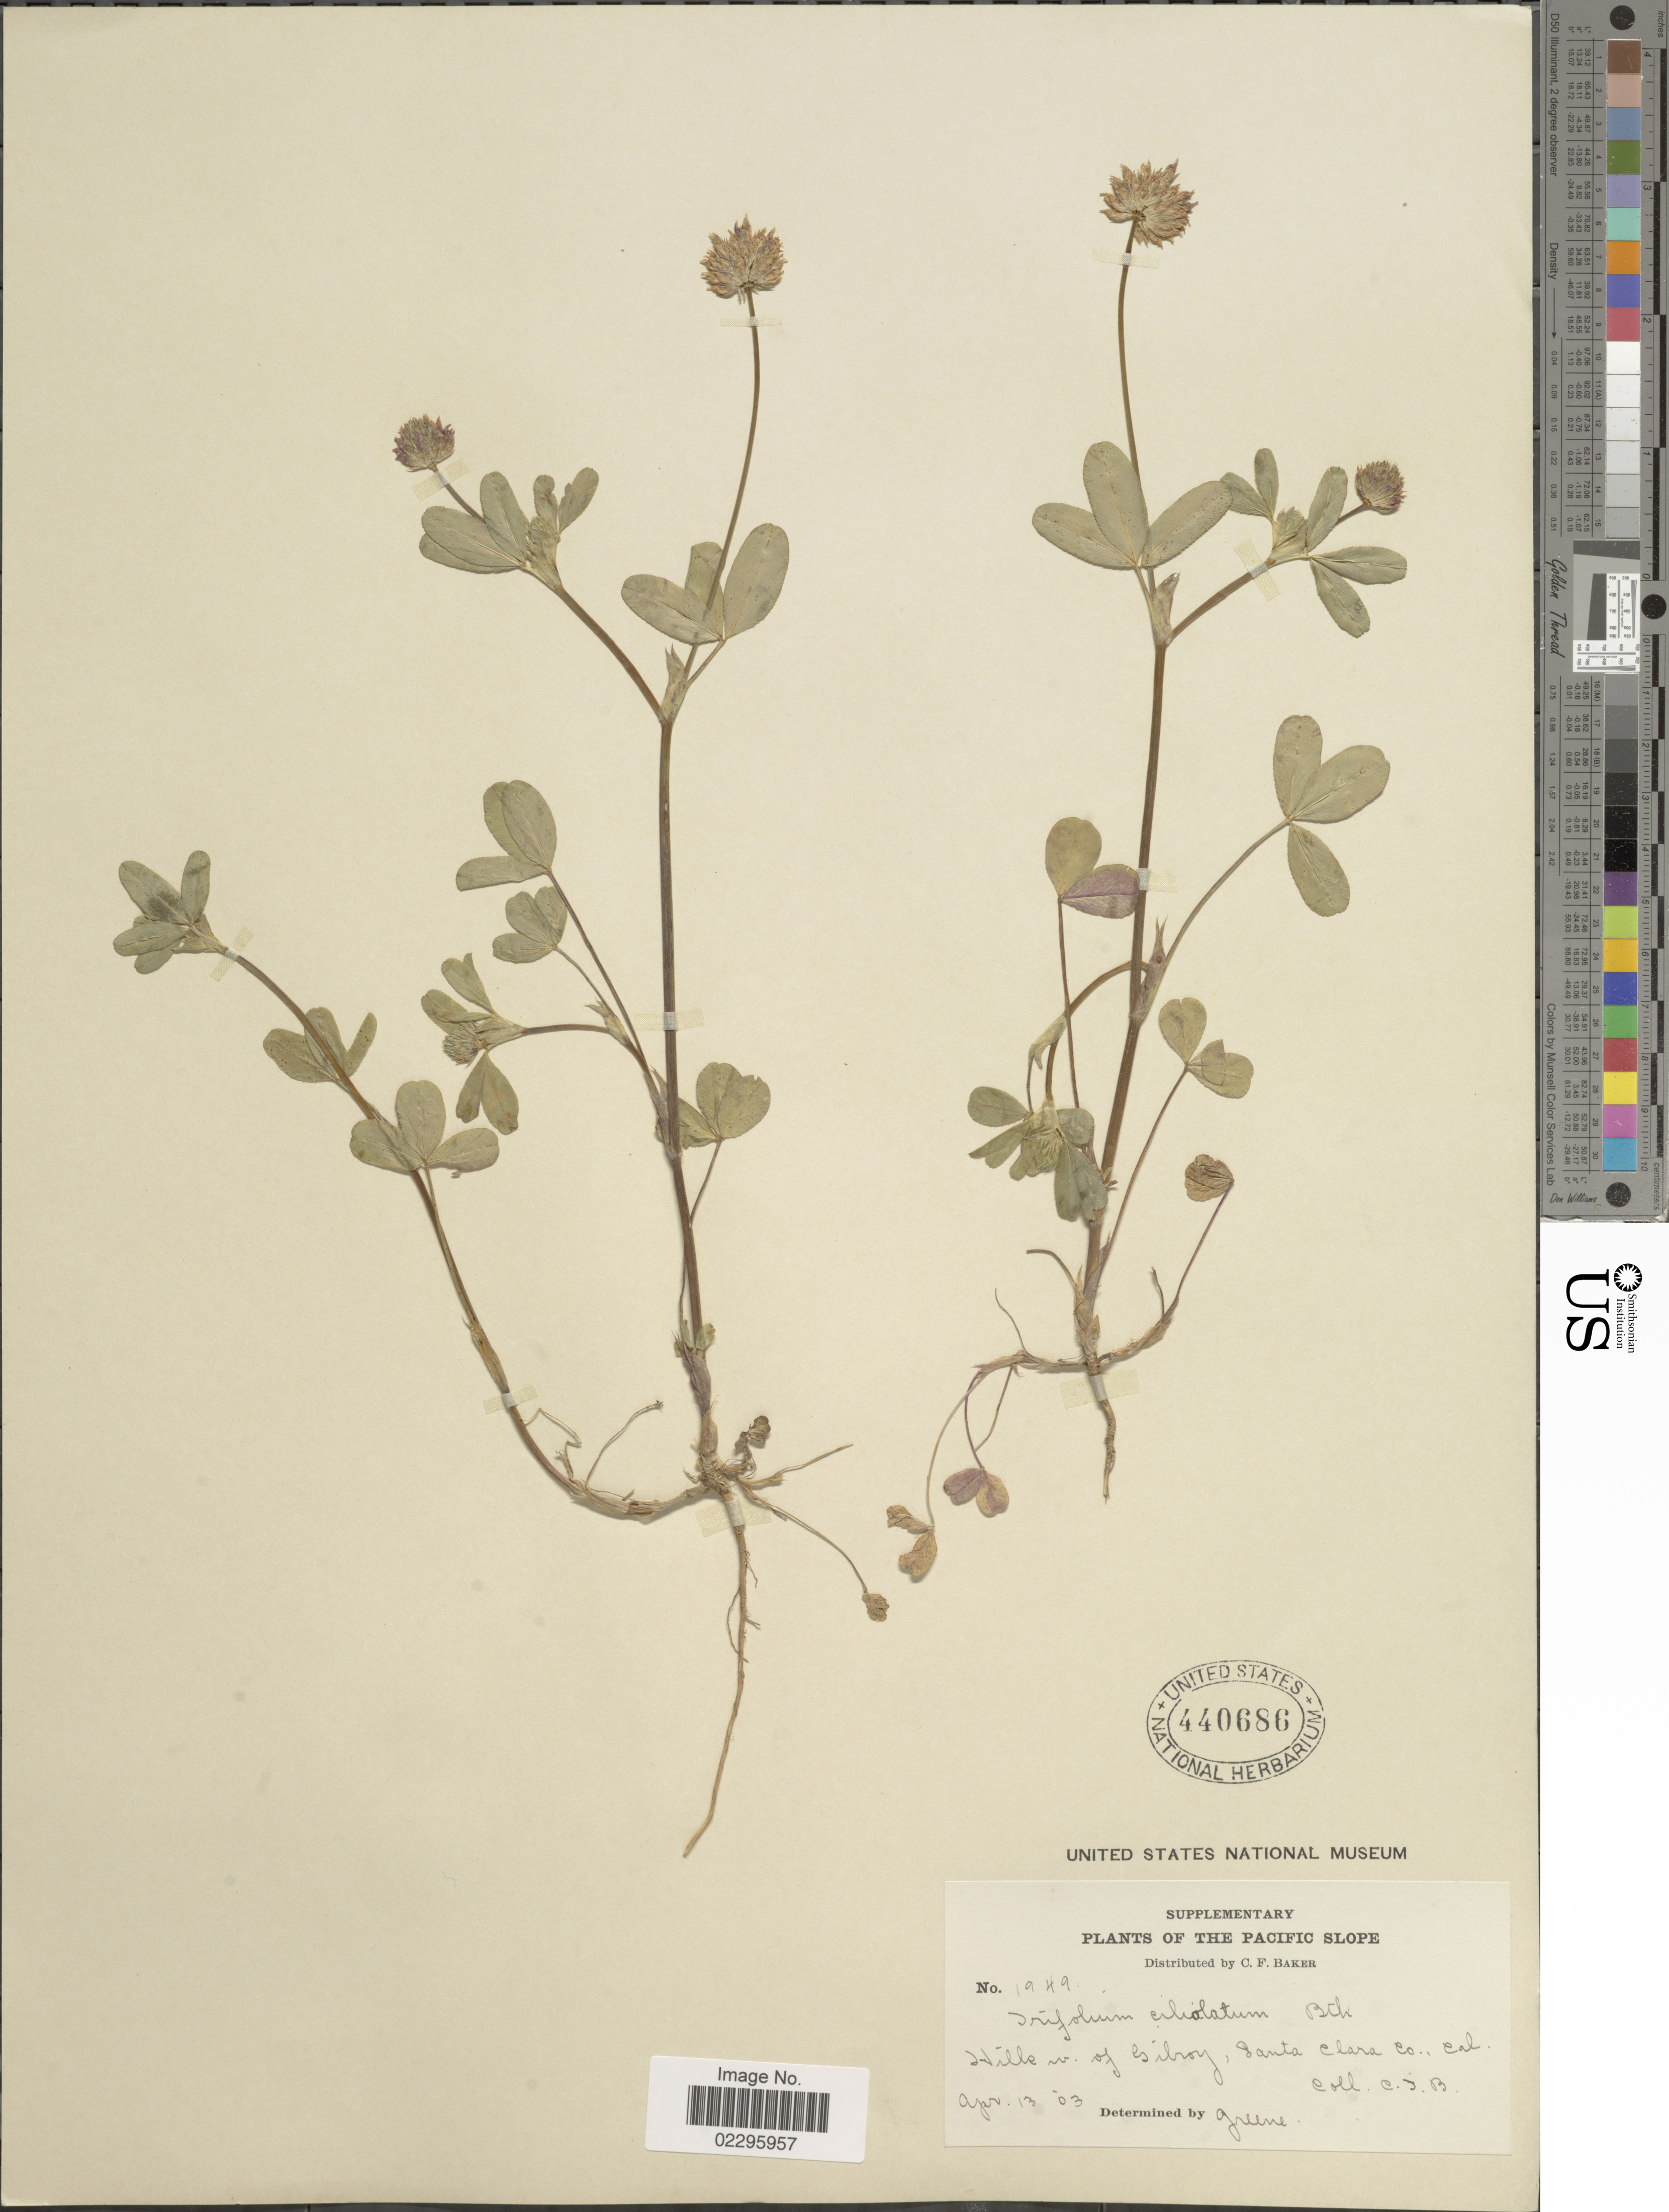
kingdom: Plantae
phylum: Tracheophyta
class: Magnoliopsida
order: Fabales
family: Fabaceae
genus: Trifolium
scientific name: Trifolium ciliolatum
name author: Benth.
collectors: C. F. Baker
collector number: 1949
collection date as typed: Transcribed d/m/y: 13/4/3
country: United States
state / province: California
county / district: Santa Clara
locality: Pacific Coast, Hills w. of Gilroy, Santa Clara Co.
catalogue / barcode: US 440686